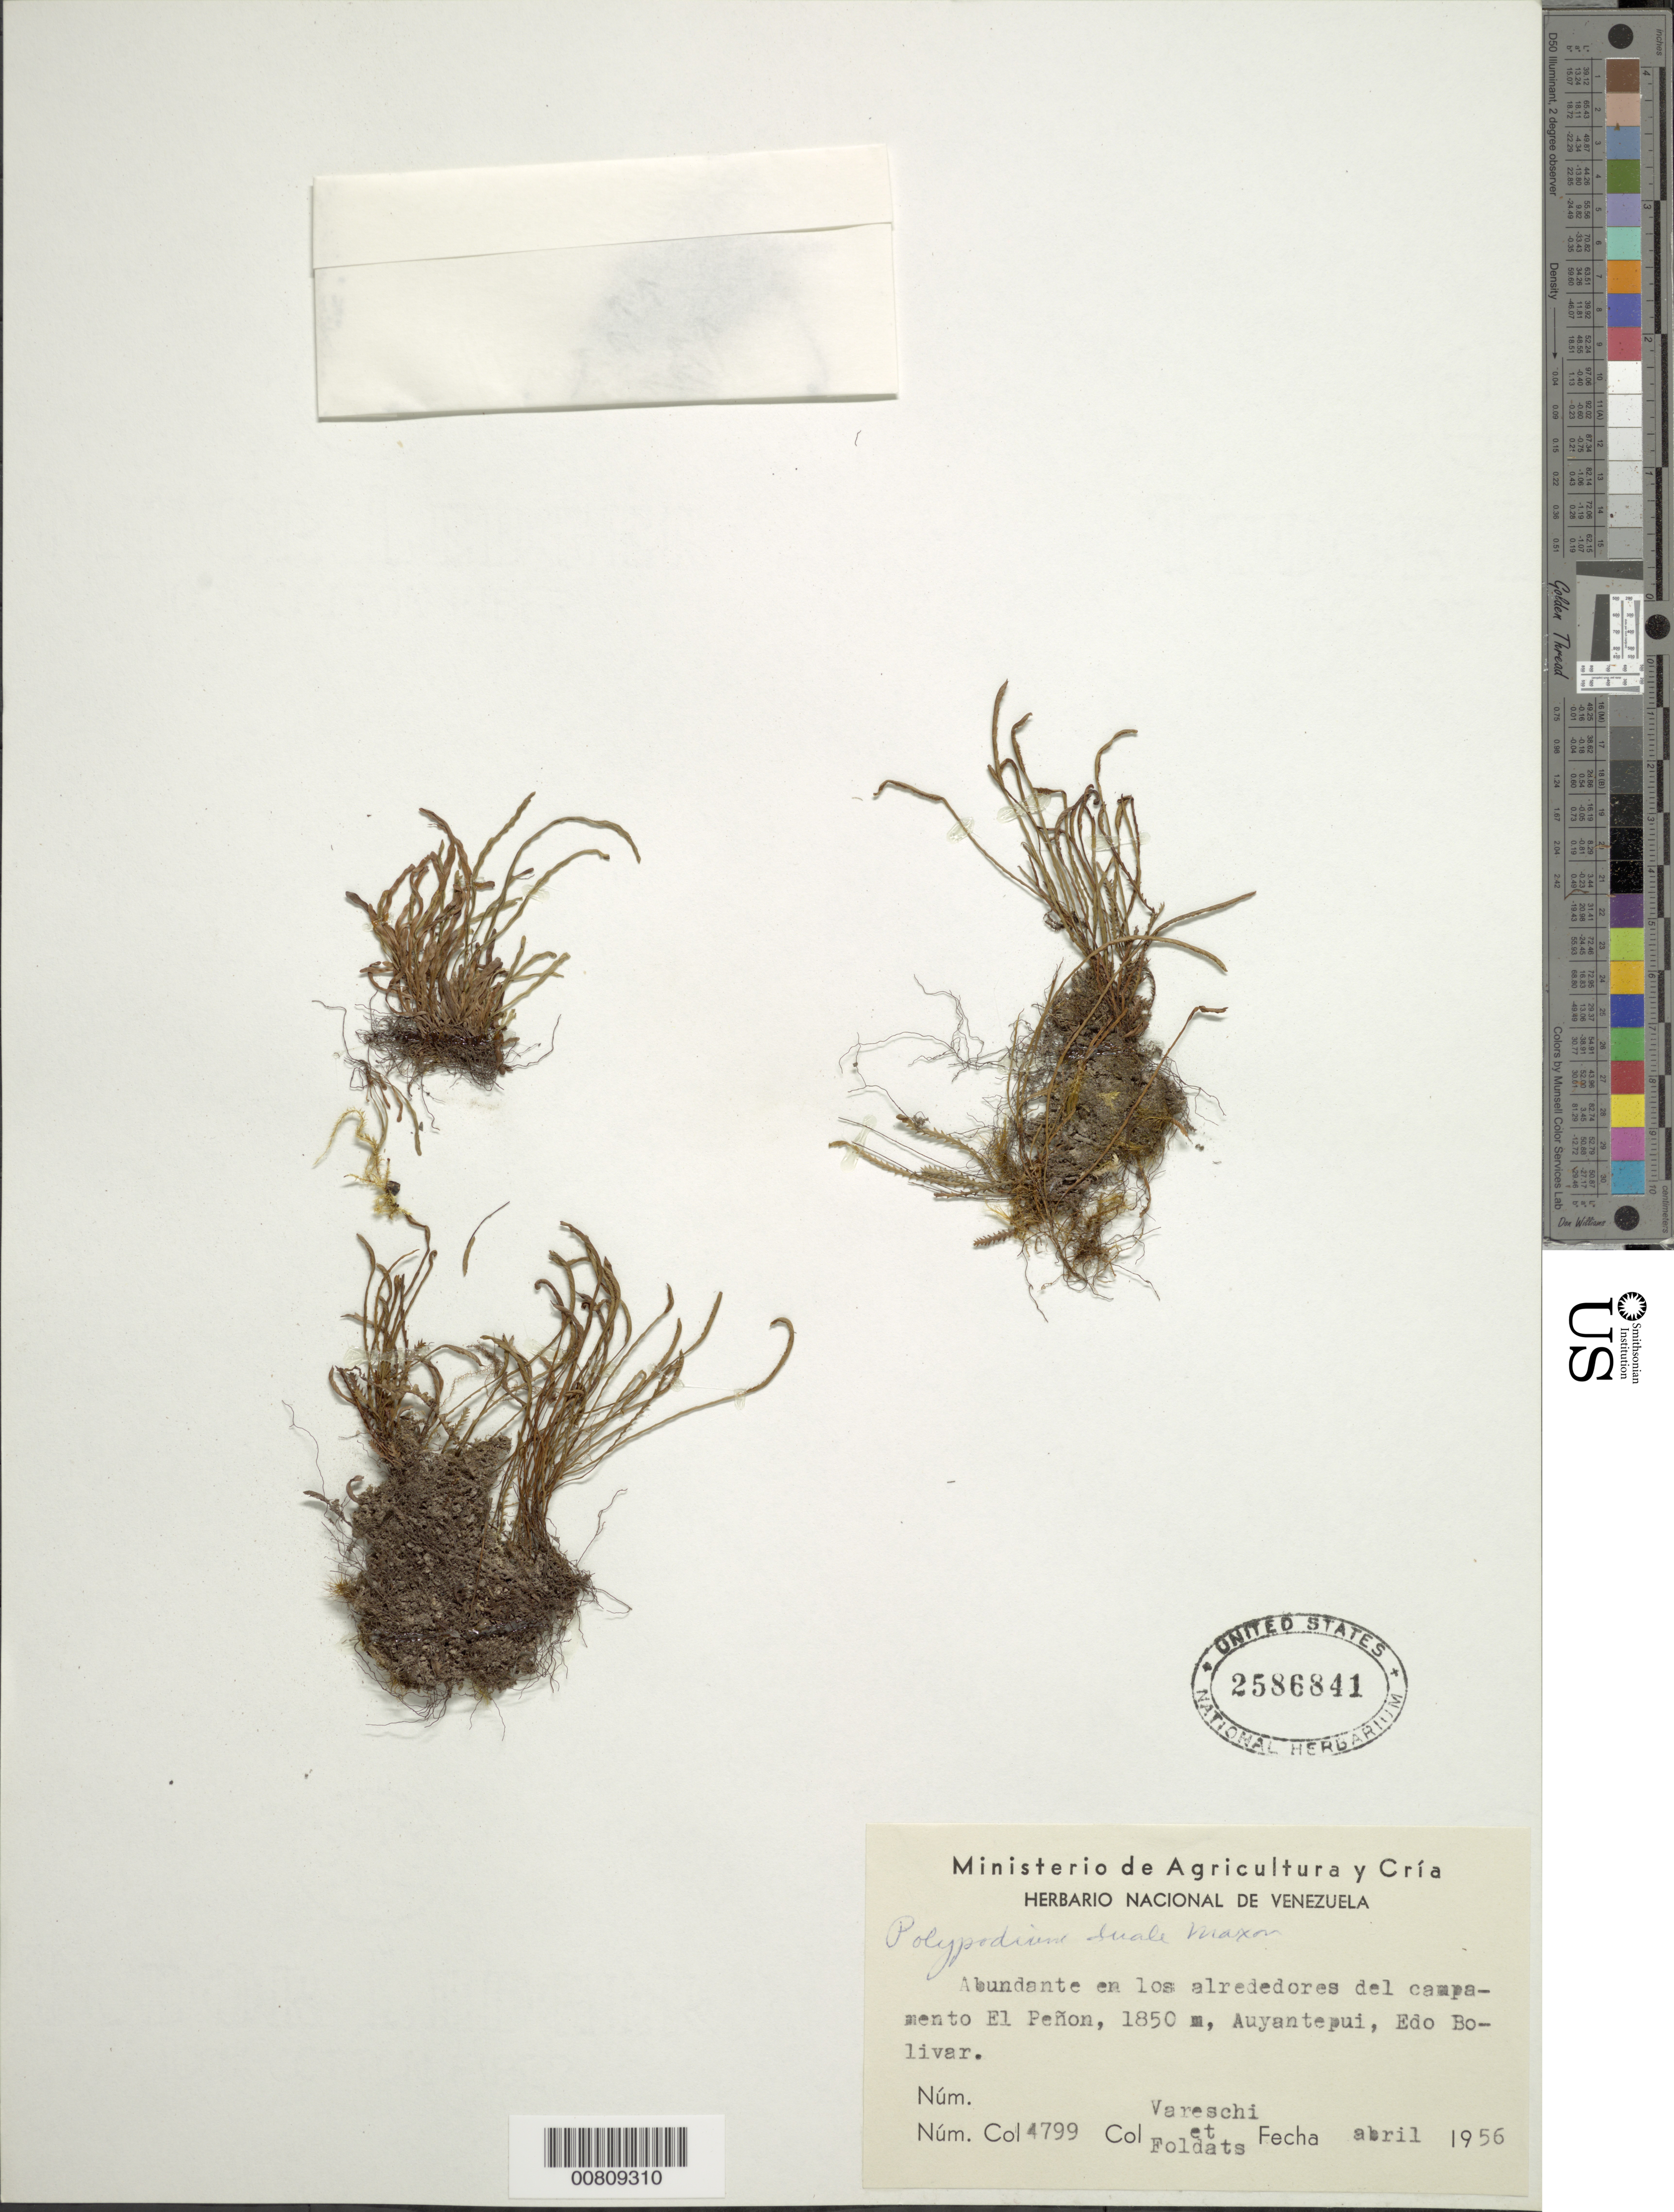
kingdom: Plantae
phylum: Tracheophyta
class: Polypodiopsida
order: Polypodiales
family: Polypodiaceae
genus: Cochlidium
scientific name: Cochlidium serrulatum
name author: (Sw.) L.E. Bishop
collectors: V. Vareschi & E. Foldats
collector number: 4799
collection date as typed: Apr-56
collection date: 1956-04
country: Venezuela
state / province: Bolívar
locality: Auyan-tepuí, El Peñon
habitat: En los alrededores del campamento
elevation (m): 1850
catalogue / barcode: US 2586841